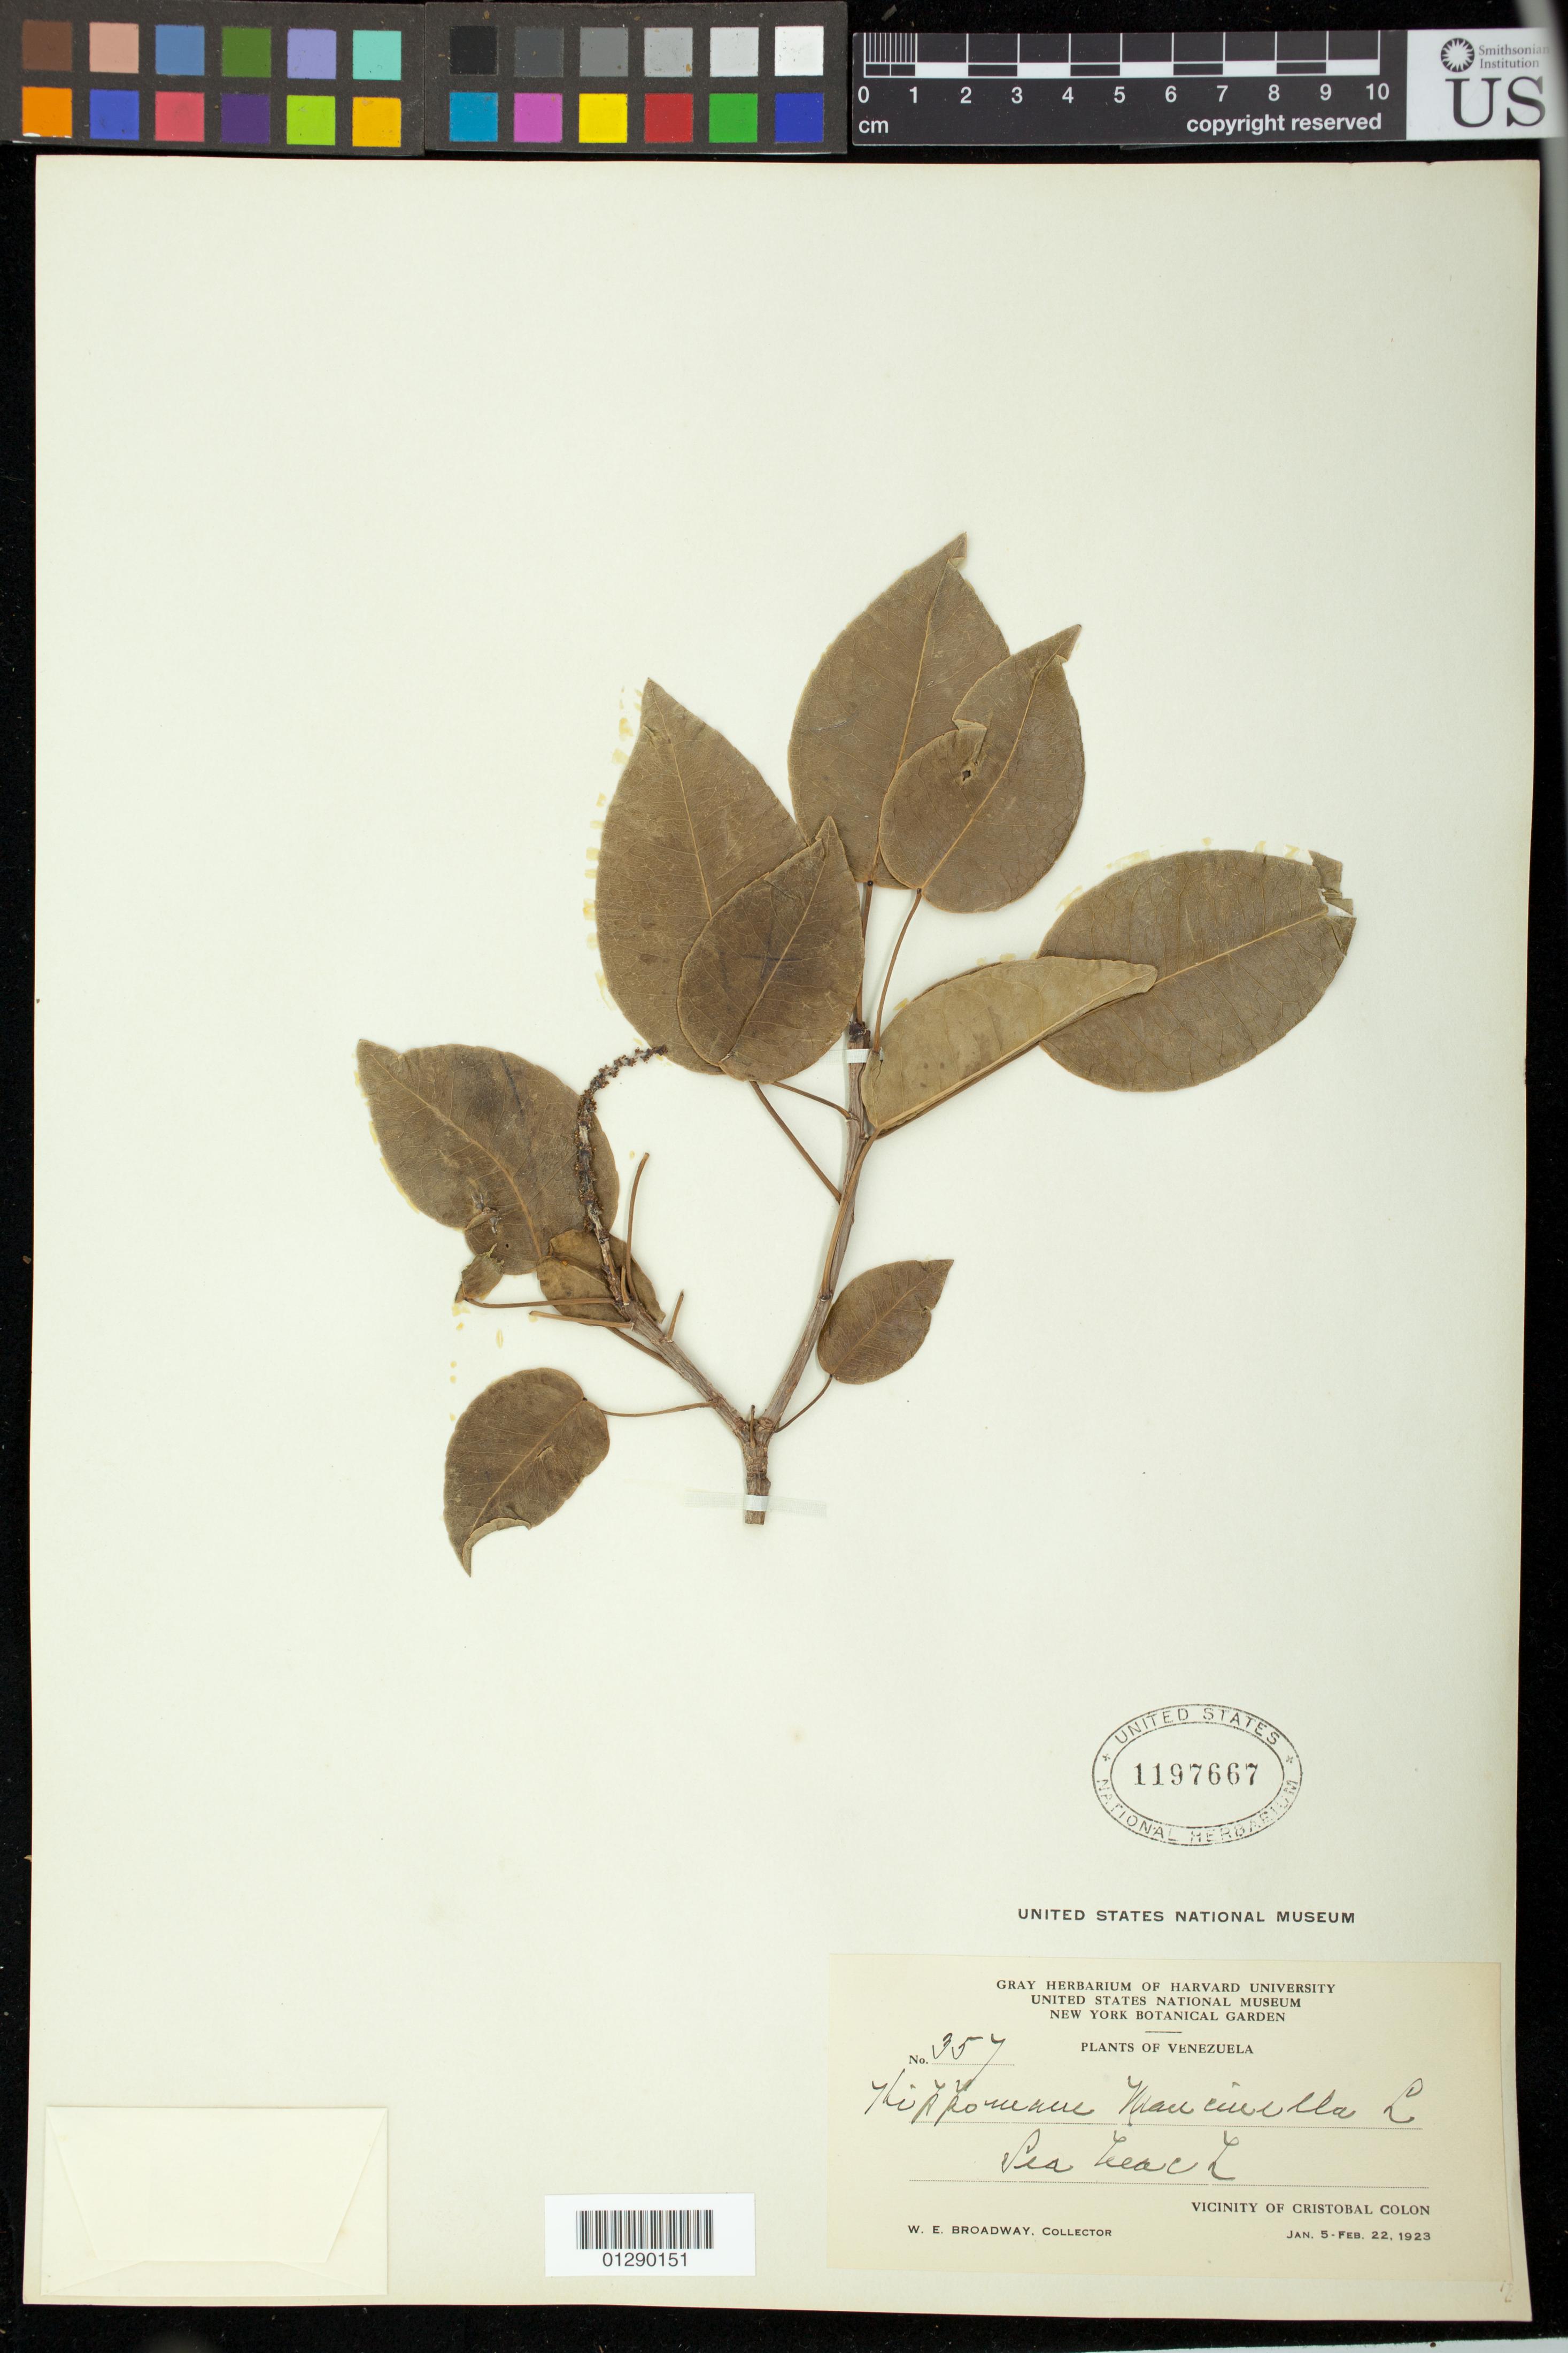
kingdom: Plantae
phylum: Tracheophyta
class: Magnoliopsida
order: Malpighiales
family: Euphorbiaceae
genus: Hippomane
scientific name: Hippomane mancinella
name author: L.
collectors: W. E. Broadway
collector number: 357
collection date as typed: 05 Jan 1923 to 22 Feb 1923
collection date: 1923-01-05/1923-02-22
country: Venezuela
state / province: Sucre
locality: Vicinity of Cristobal Colon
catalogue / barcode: US 1197667